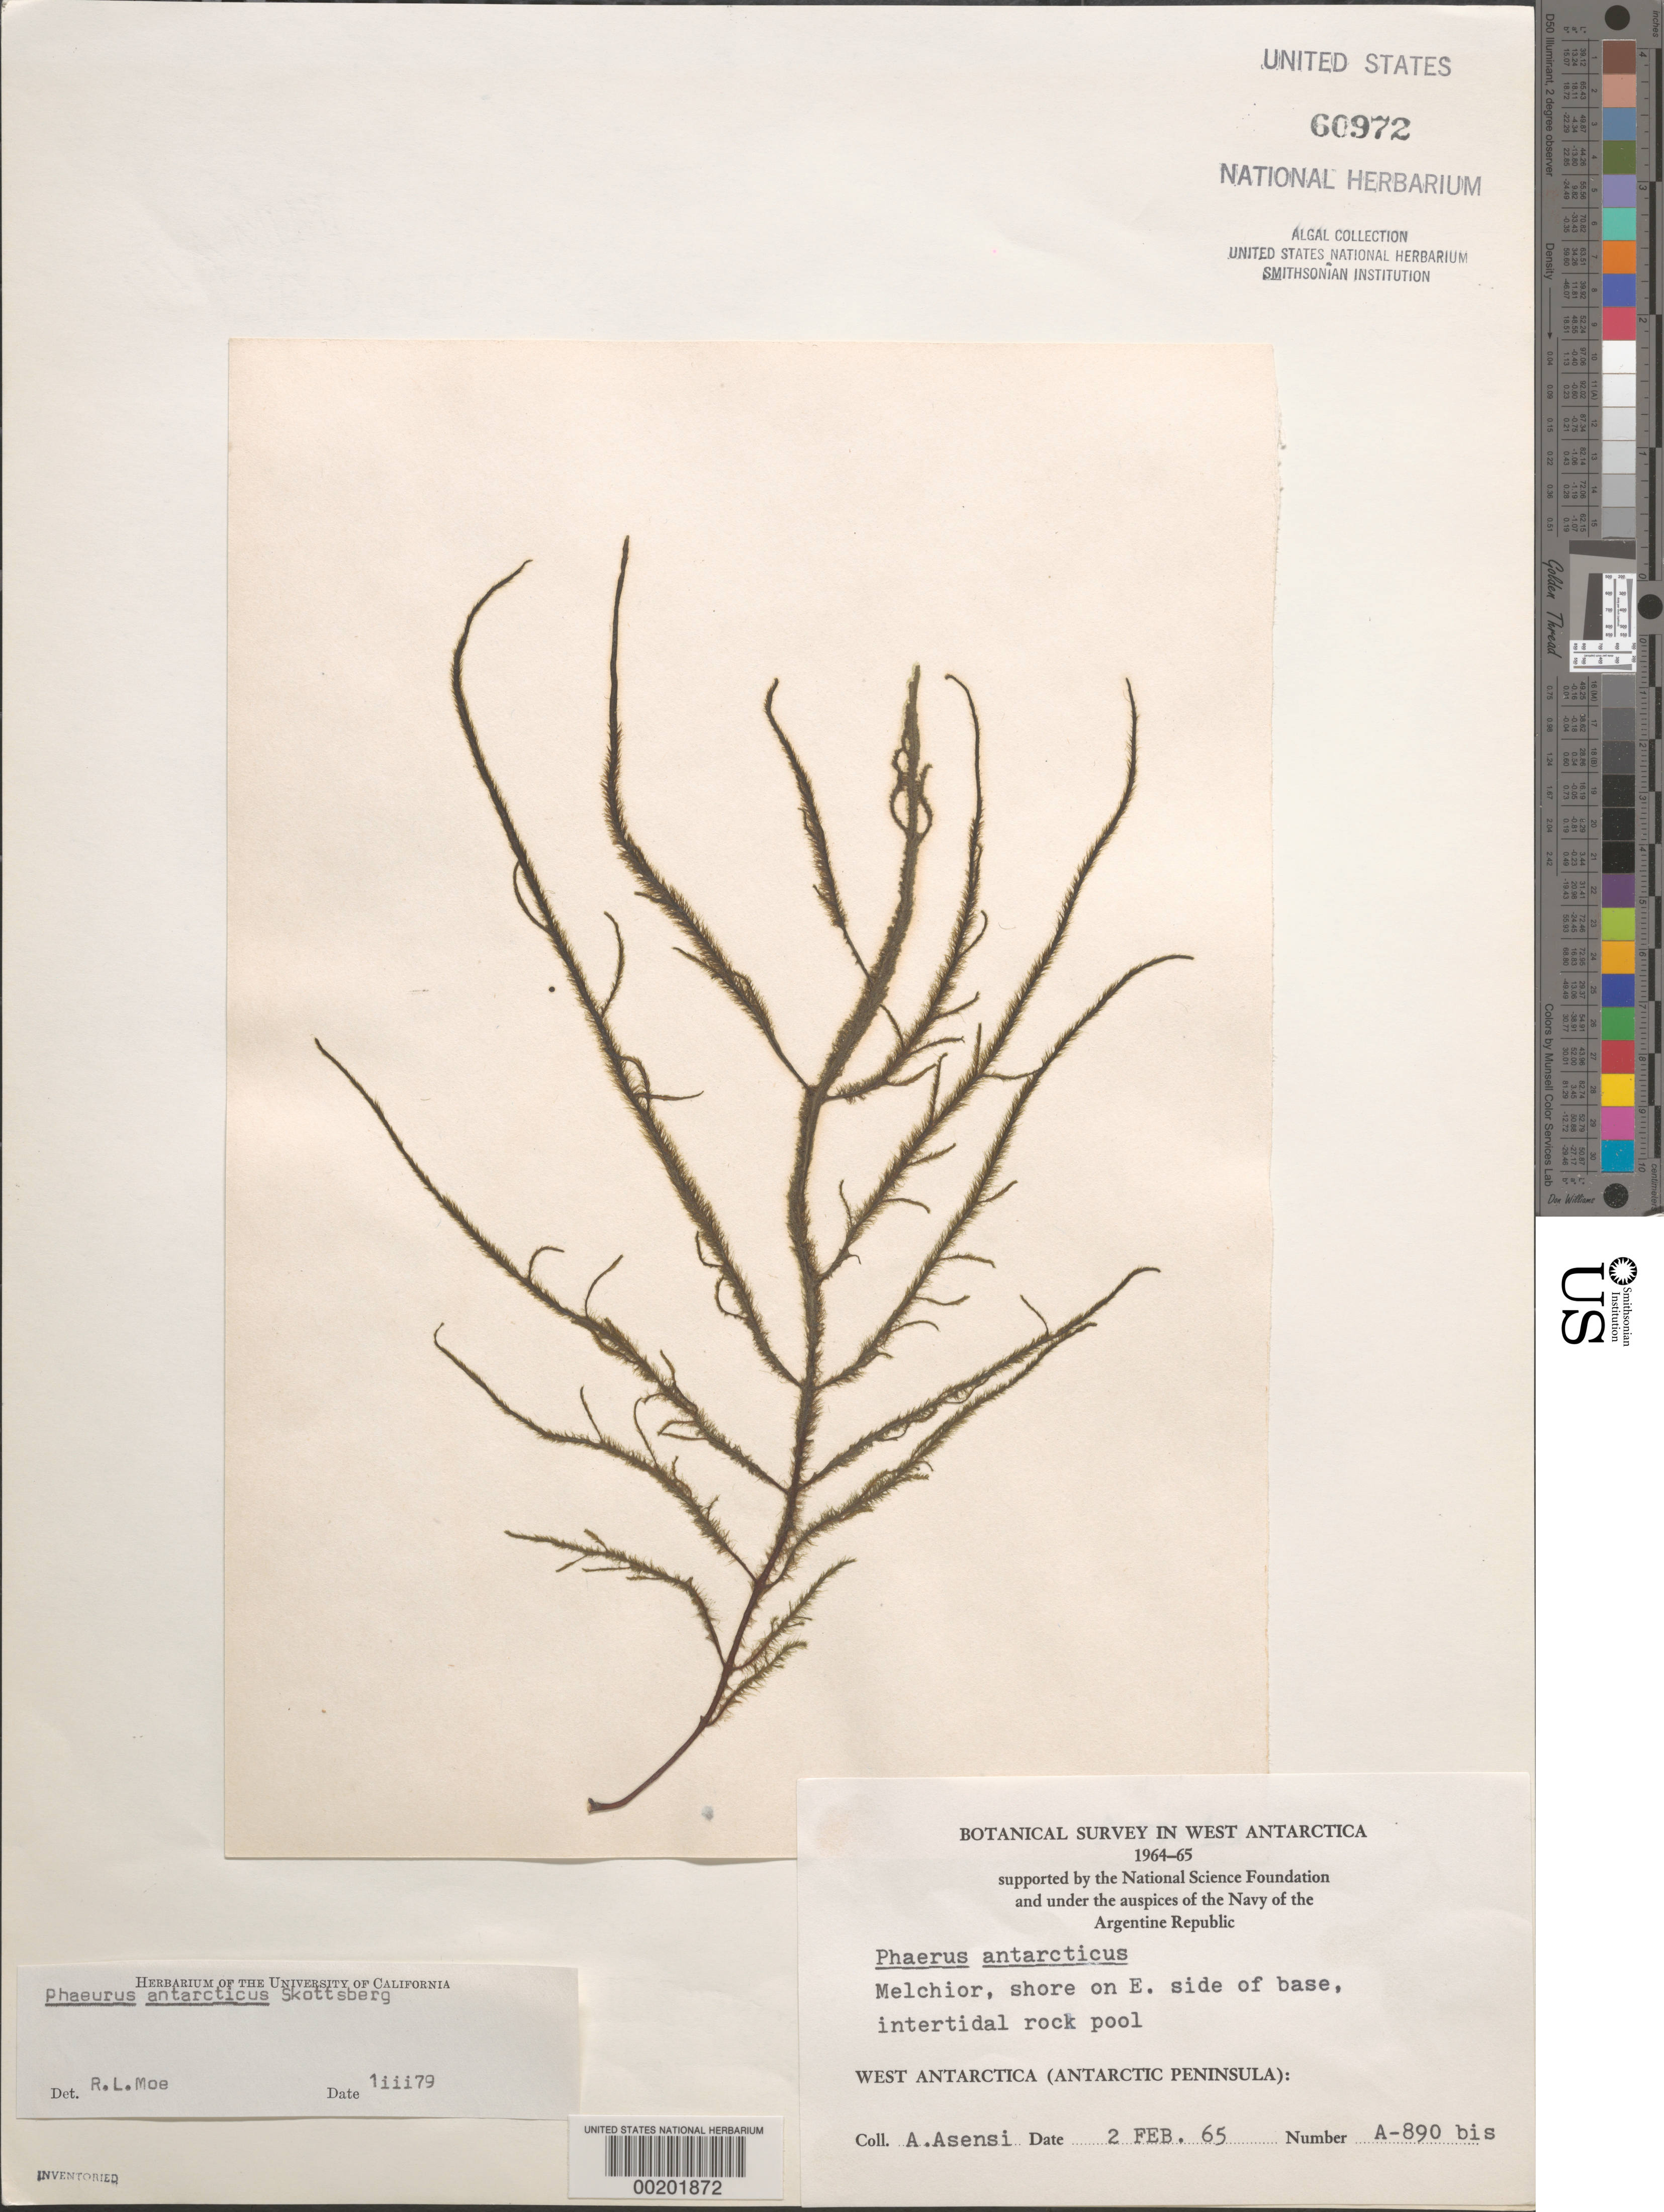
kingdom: Chromista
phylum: Ochrophyta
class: Phaeophyceae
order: Desmarestiales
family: Desmarestiaceae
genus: Phaeurus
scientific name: Phaeurus antarcticus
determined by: Moe, R. L.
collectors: A. Asensi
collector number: A-890 Bis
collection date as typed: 02 Feb 1965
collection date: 1965-02-02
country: Antarctica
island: Melchior Islands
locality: East side of base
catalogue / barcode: US 60972